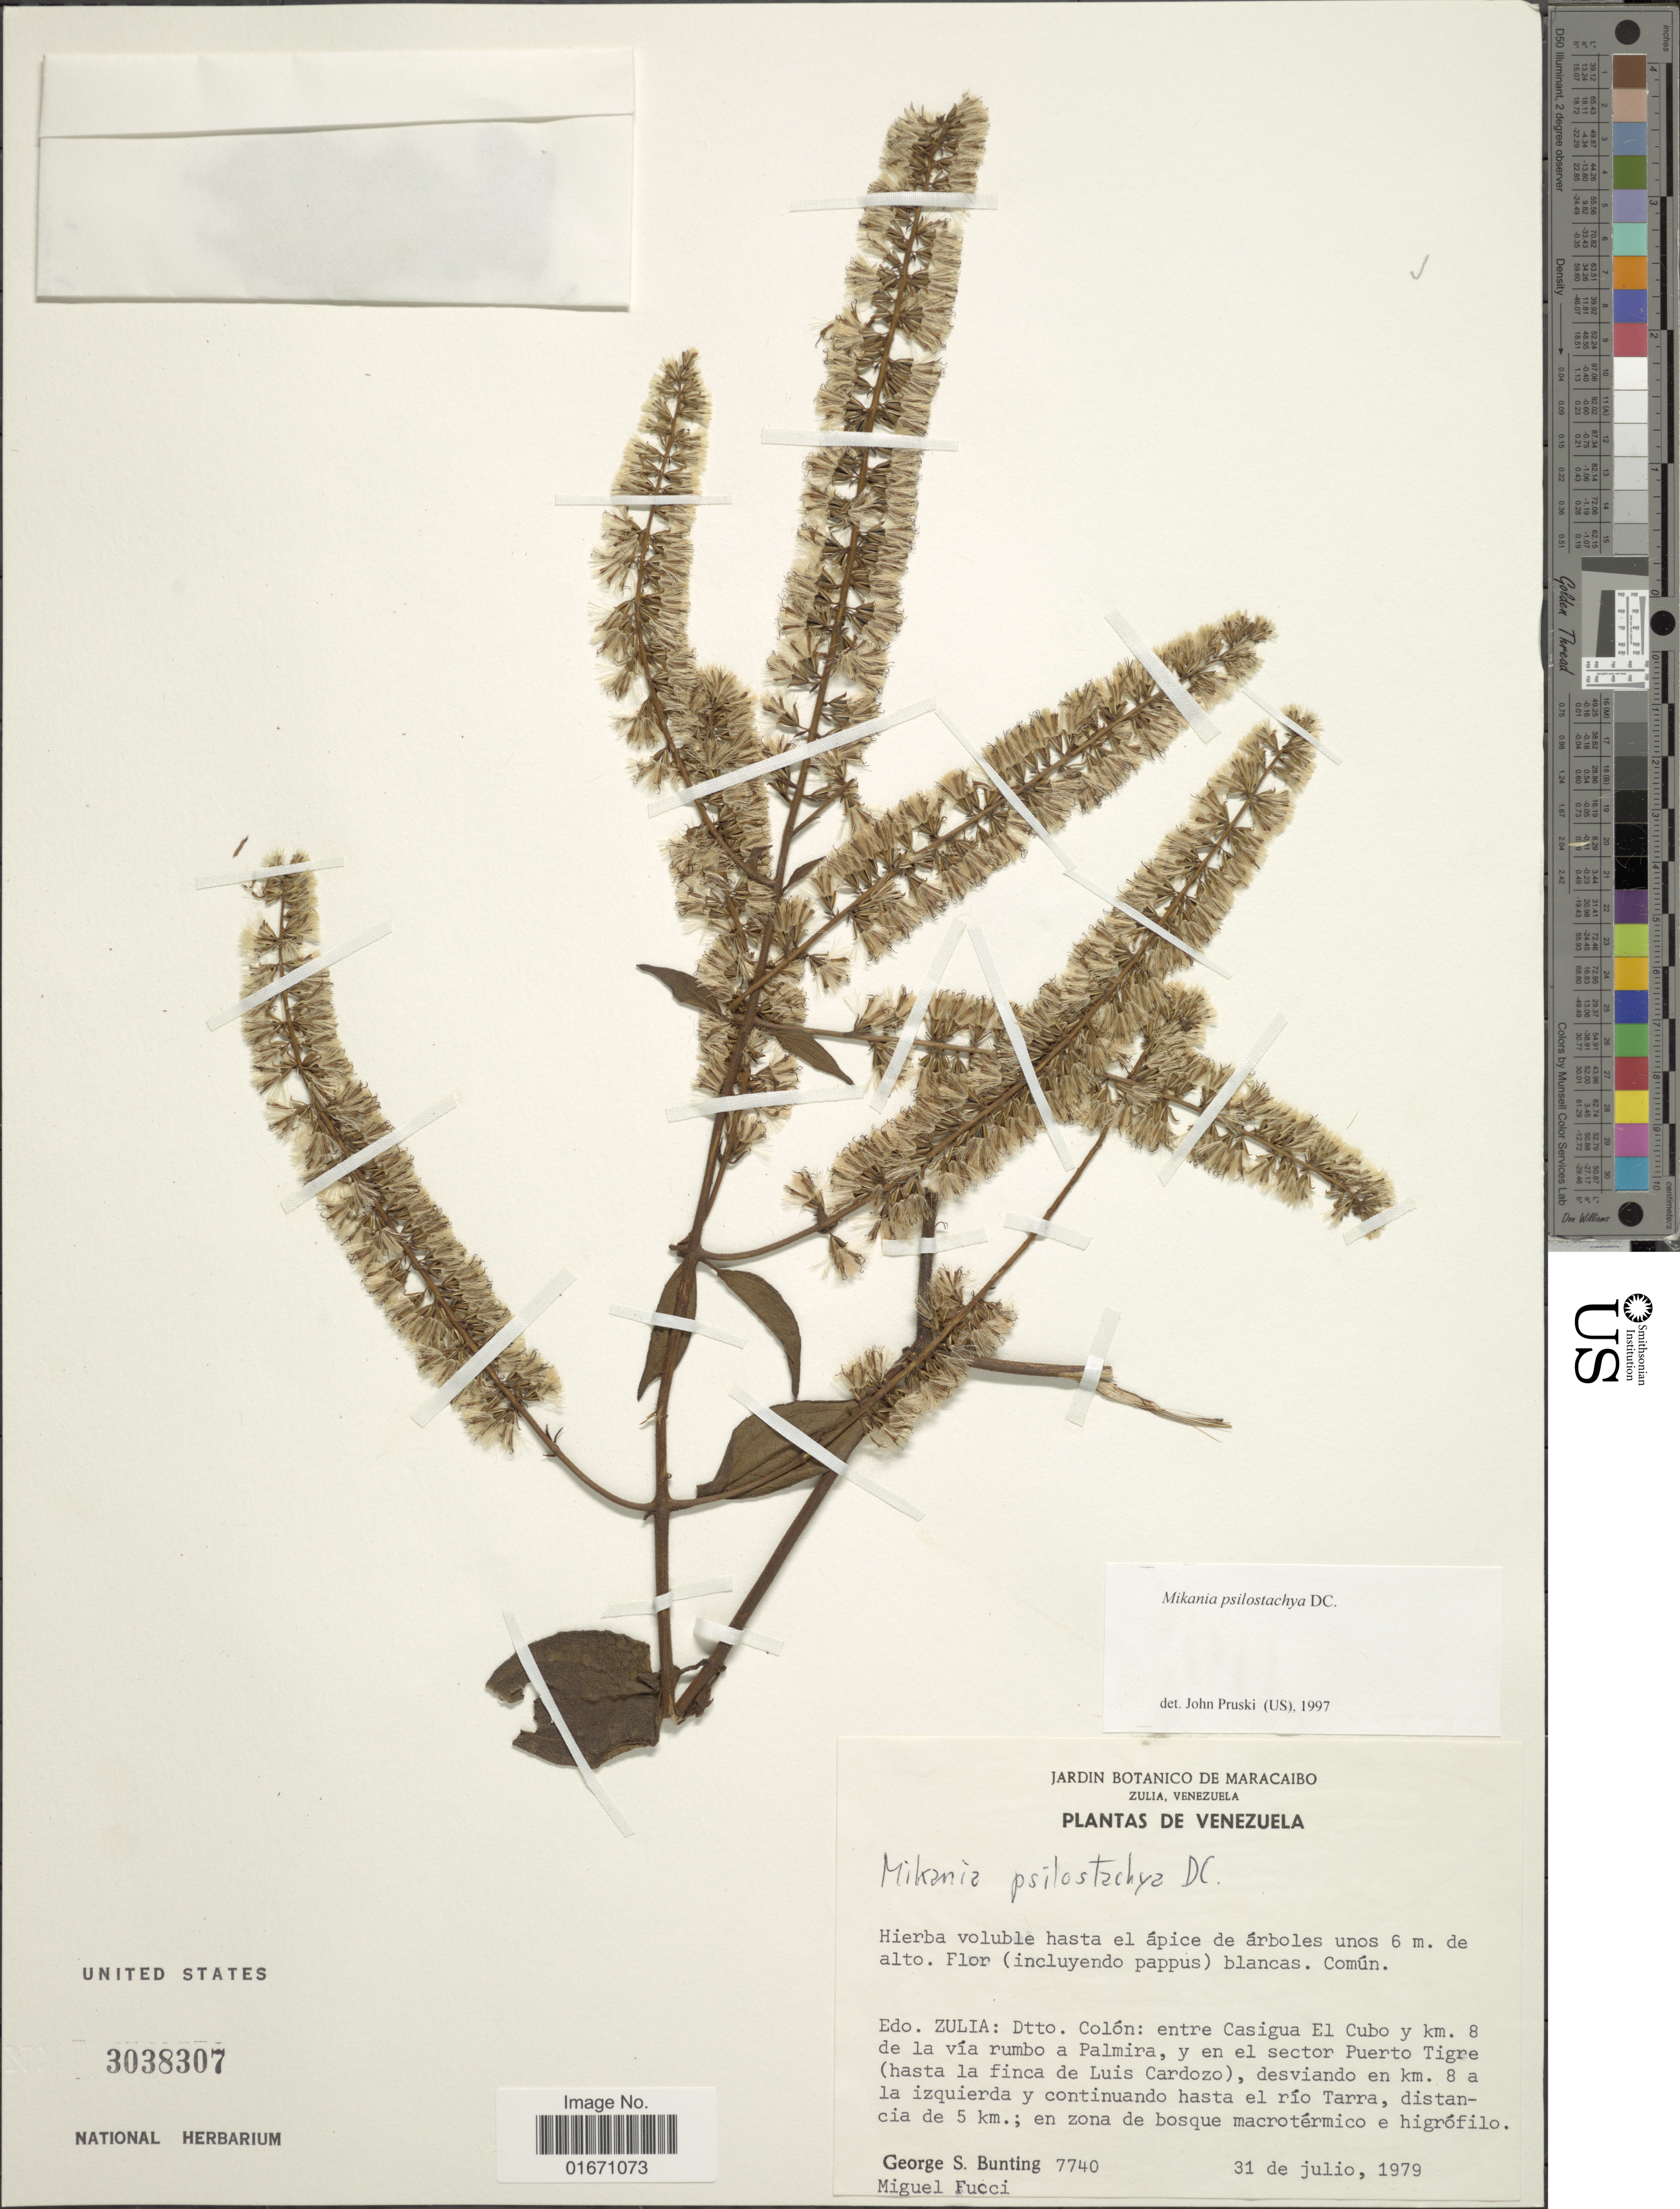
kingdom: Plantae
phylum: Tracheophyta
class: Magnoliopsida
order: Asterales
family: Asteraceae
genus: Mikania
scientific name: Mikania psilostachya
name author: DC.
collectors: G. S. Bunting & M. Fucci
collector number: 7740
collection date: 1979-07-31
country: Venezuela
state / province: Zulia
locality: Dtto. Colon, entre Casigua El Cubo y km 8 de la via rumbo a Palmira, y en el sector Puerto Tigre (hasta la finca de Luis Cardozo), desviando en km 8 a la izquierda y continuando hasta el rio Tarra, distancia de 5 km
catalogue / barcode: US 3038307